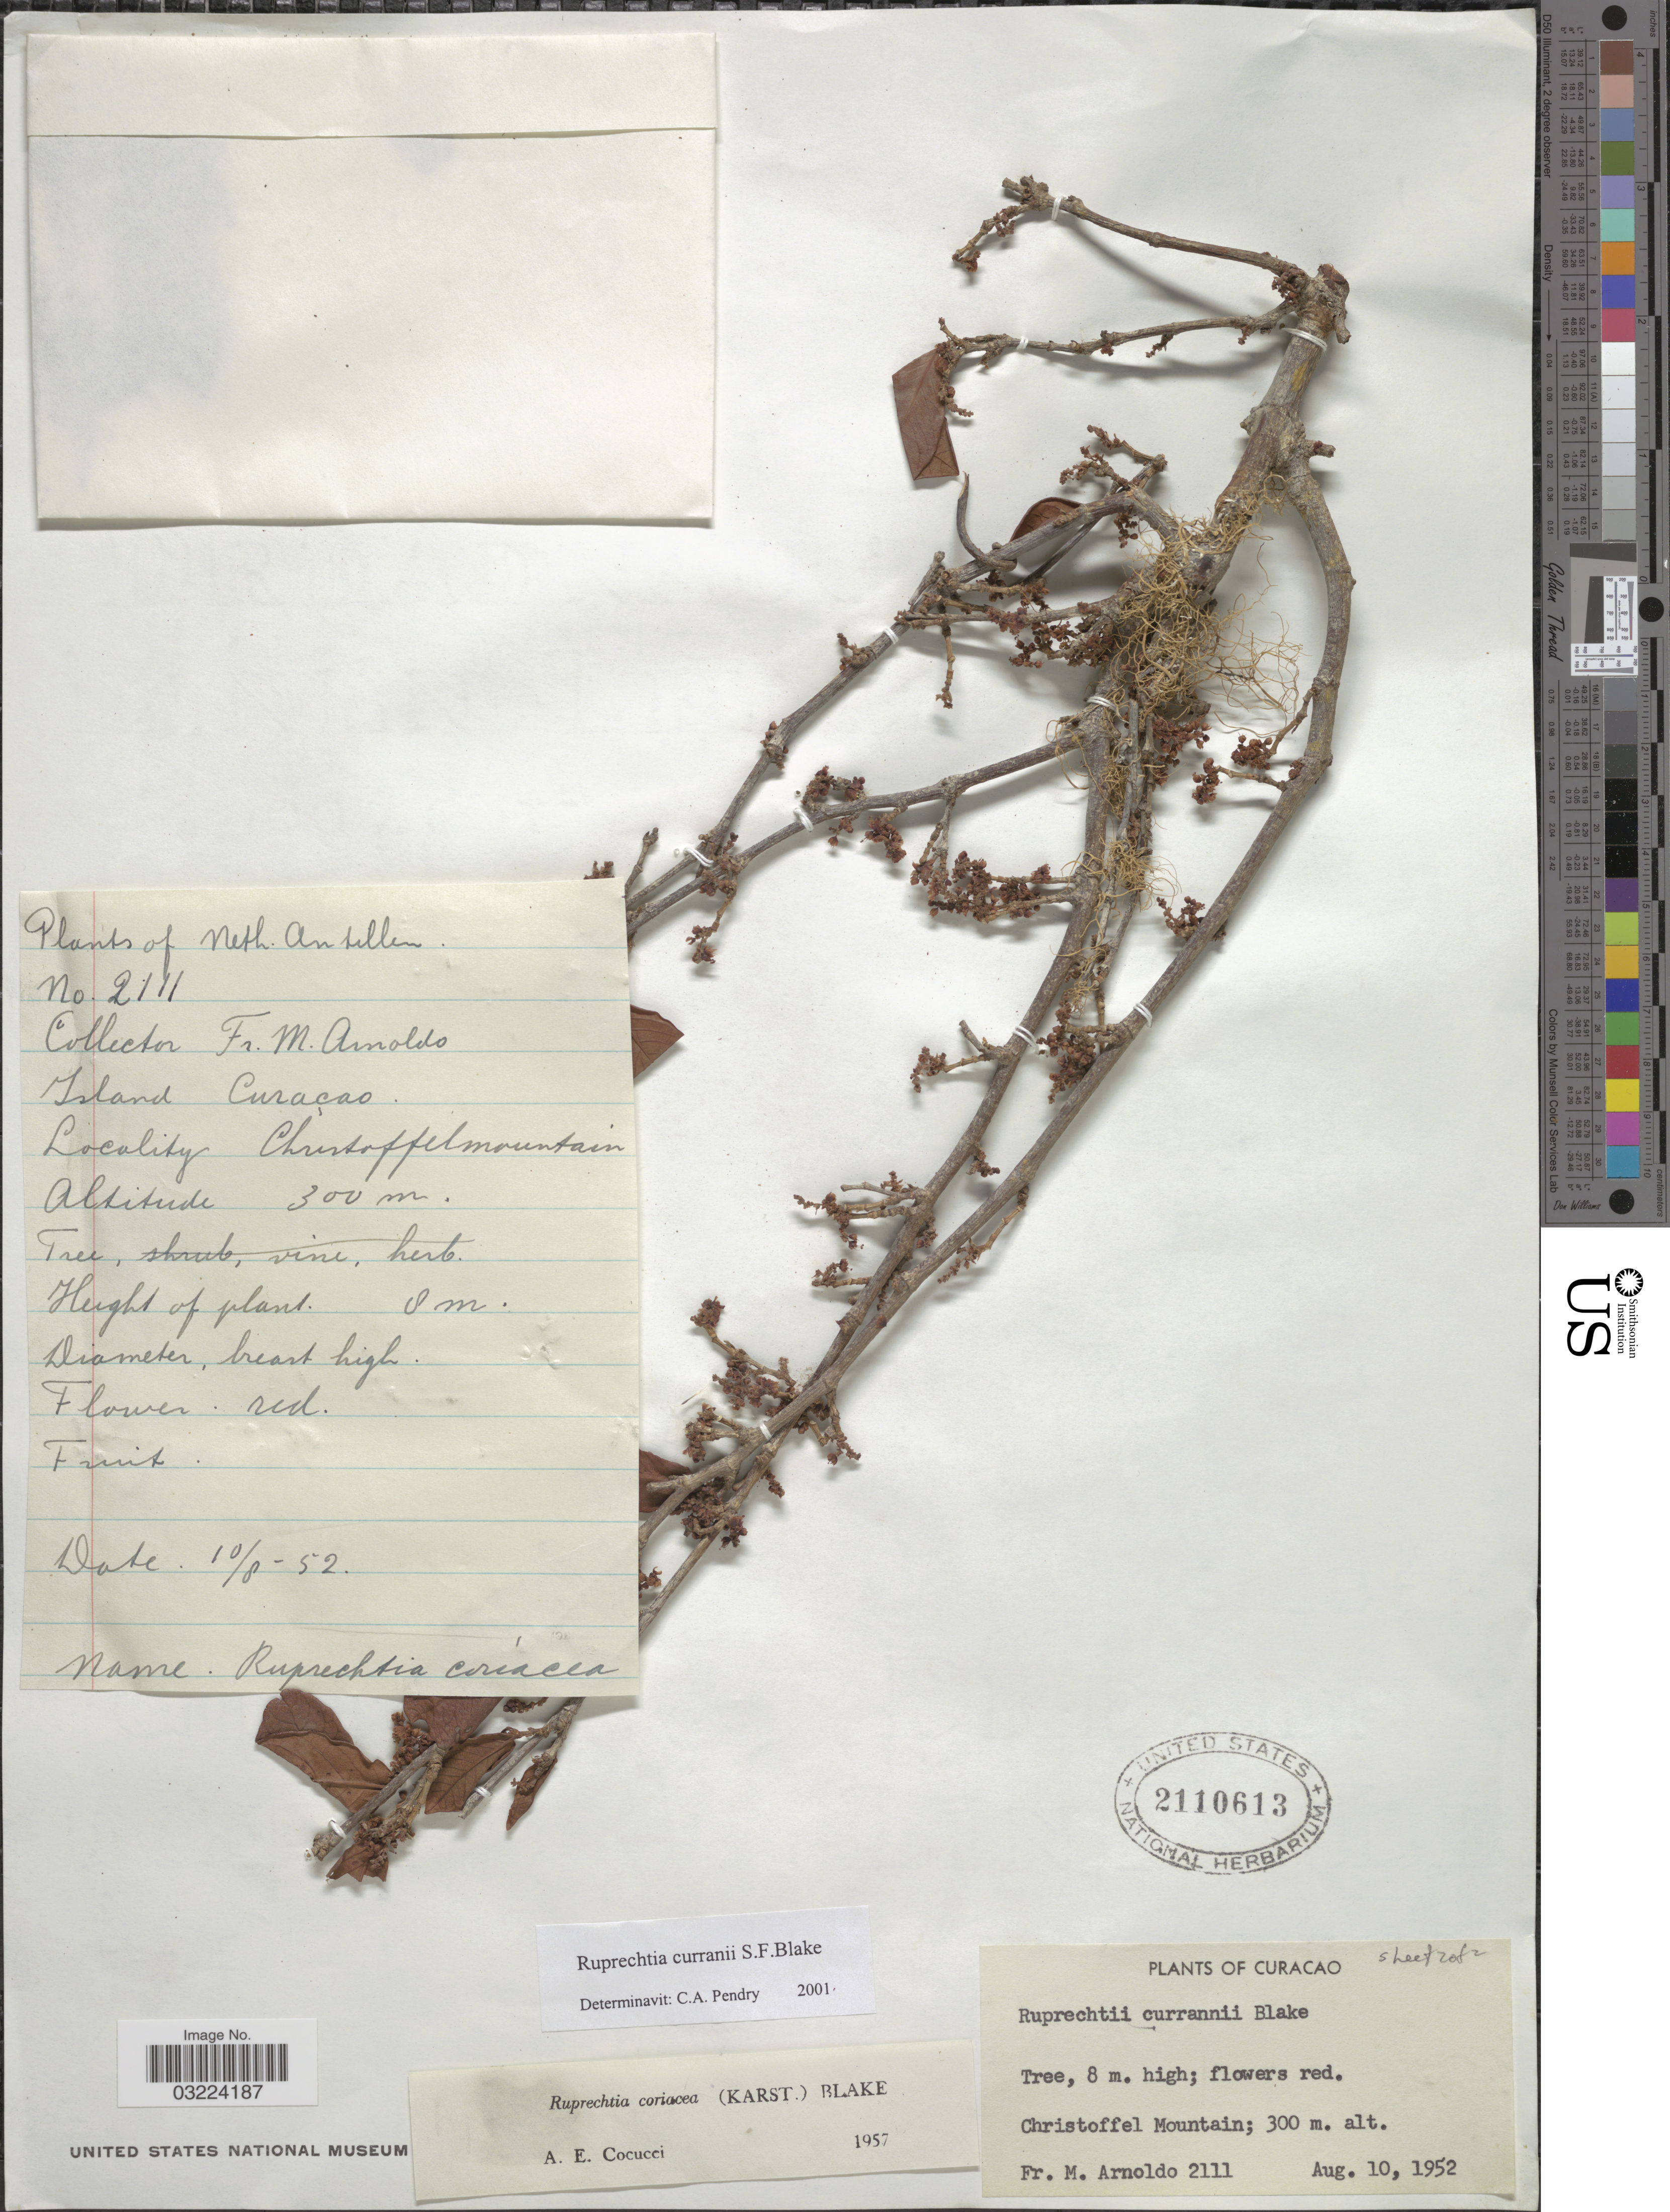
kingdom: Plantae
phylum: Tracheophyta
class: Magnoliopsida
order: Caryophyllales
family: Polygonaceae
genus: Ruprechtia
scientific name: Ruprechtia curranii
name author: S.F. Blake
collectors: N. Arnoldo-Broeders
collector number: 2111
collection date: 1952-08-10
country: Curaçao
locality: Neth. Antillen, Christoffel Mountain.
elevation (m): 300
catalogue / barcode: US 2110613